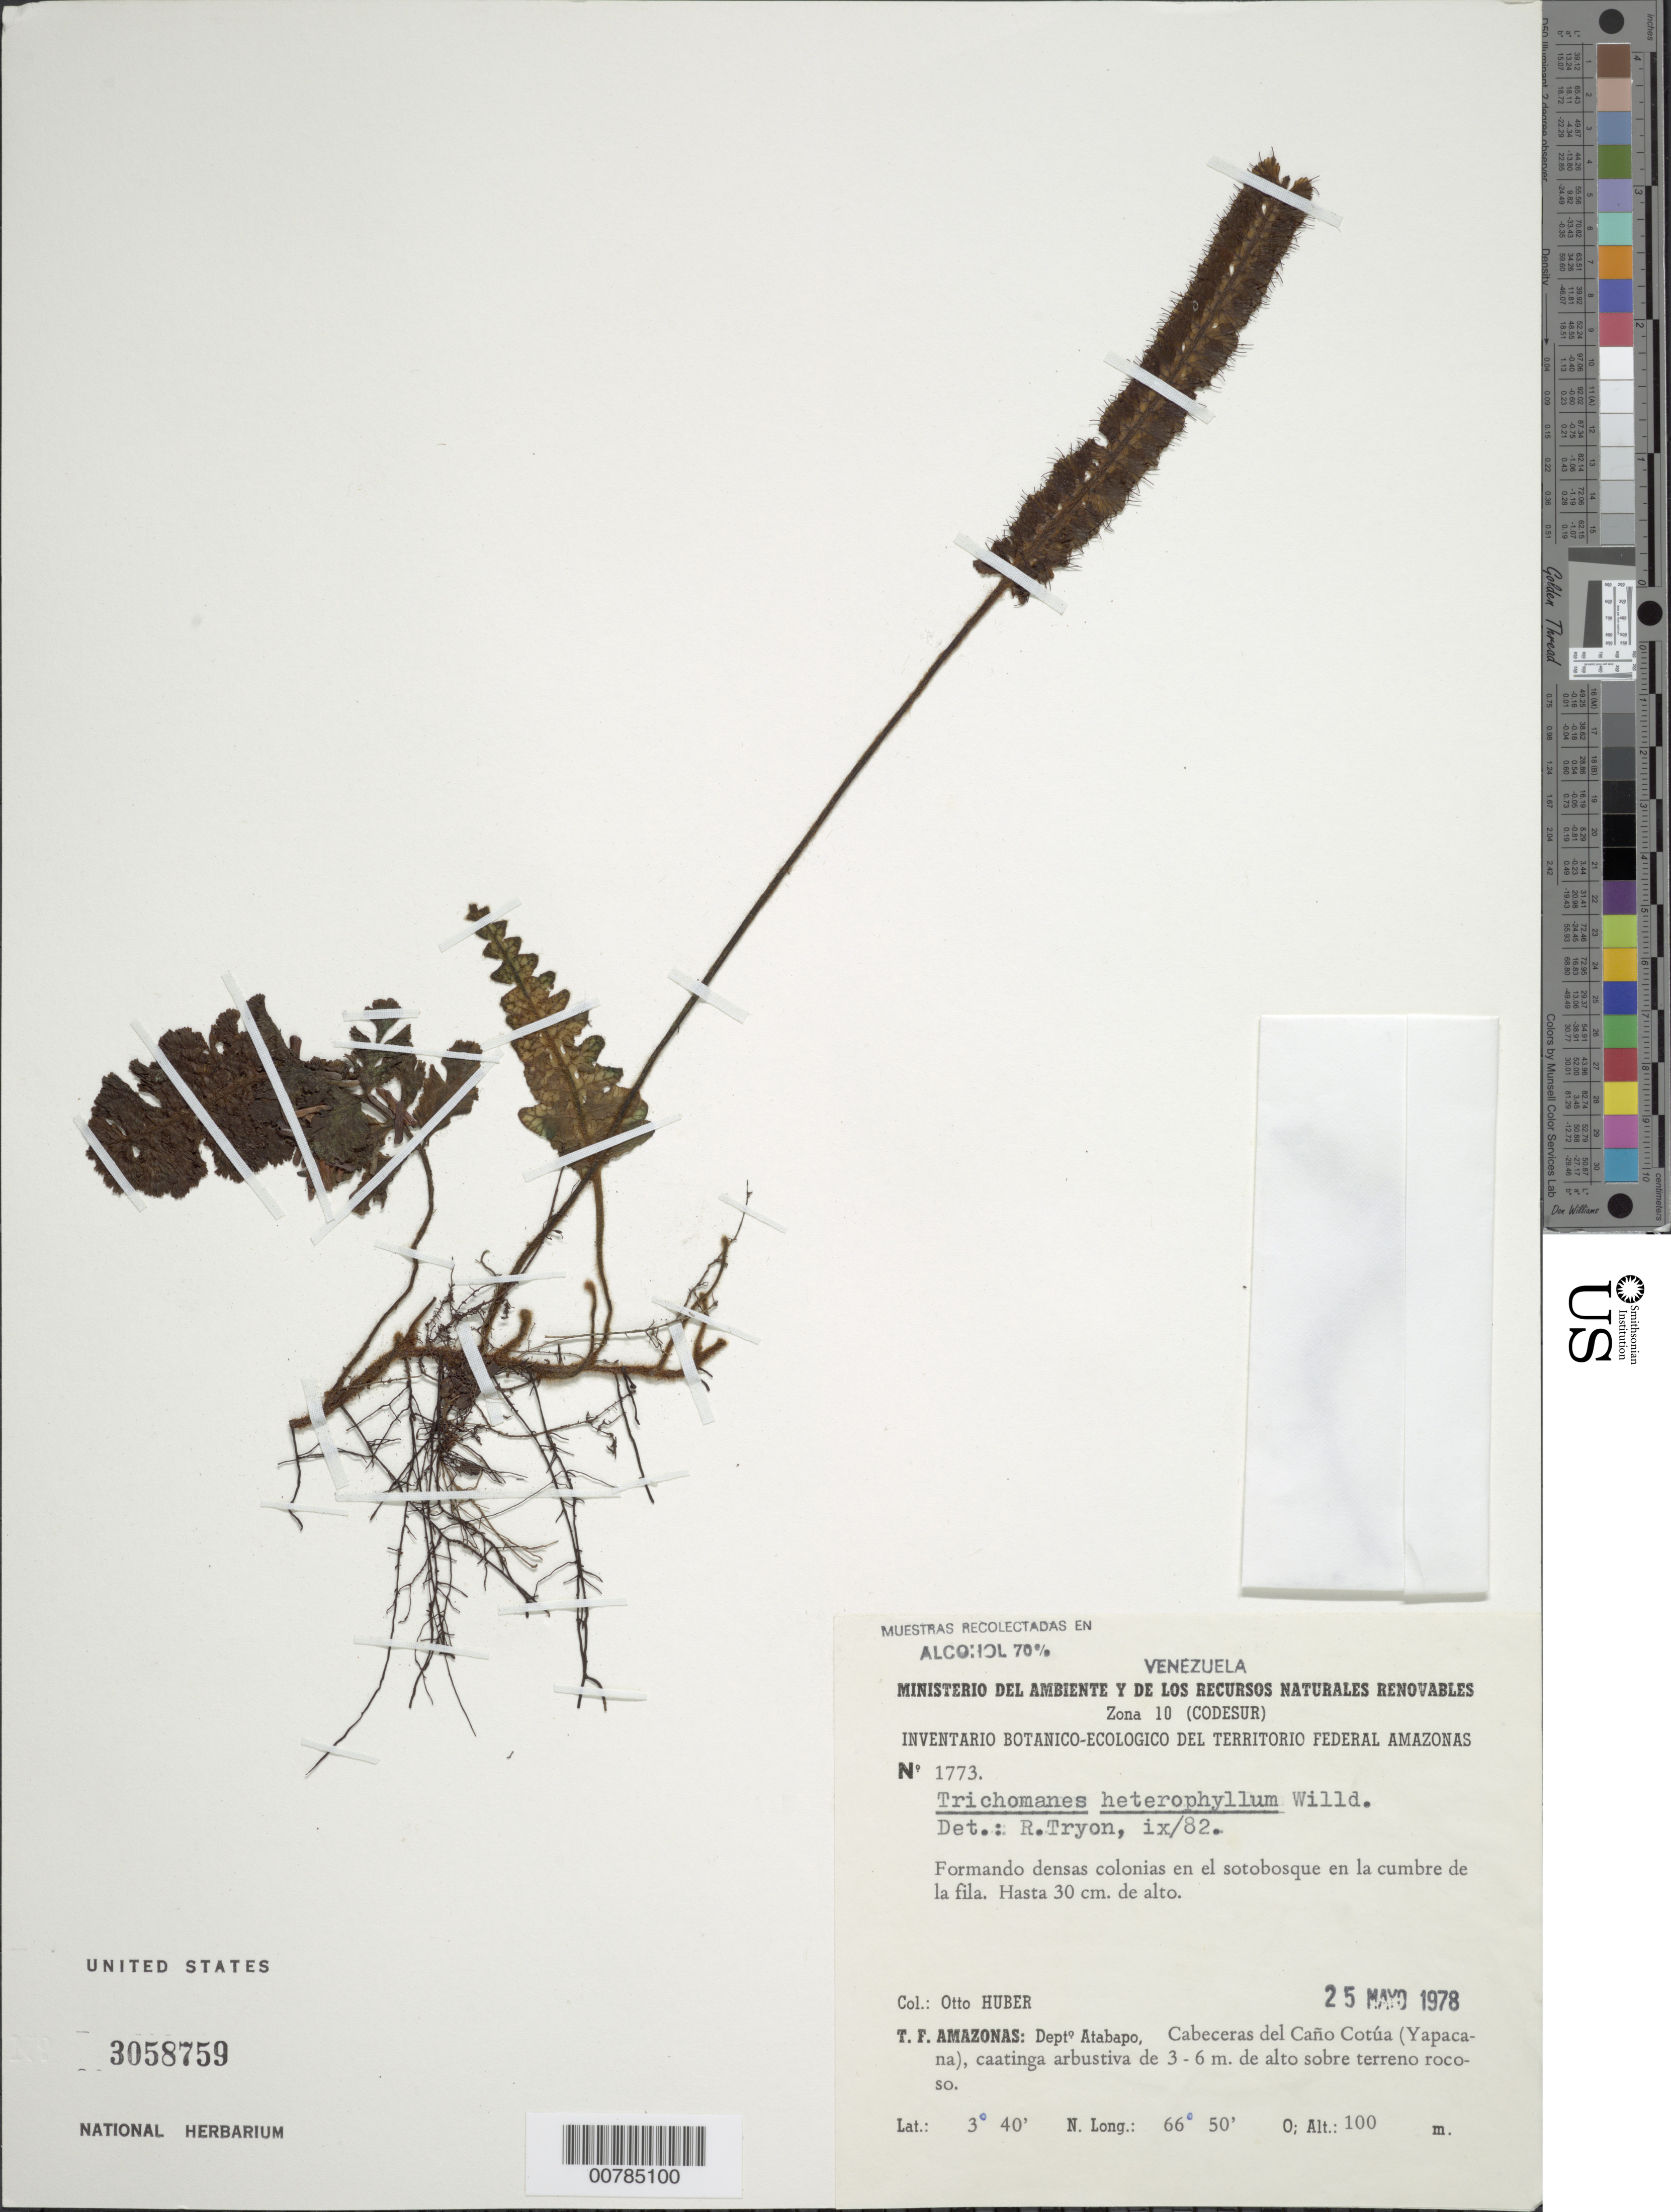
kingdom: Plantae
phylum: Tracheophyta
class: Polypodiopsida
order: Hymenophyllales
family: Hymenophyllaceae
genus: Trichomanes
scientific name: Trichomanes humboldtii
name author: (Bosch) Lellinger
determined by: Tryon, Rolla M., Jr.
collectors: O. Huber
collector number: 1773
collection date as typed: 25-May-78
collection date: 1978-05-25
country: Venezuela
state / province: Amazonas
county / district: Atabapo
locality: Caño Cotúa (Yapacana)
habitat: Caatinga arbustiva de 3-6m de alt sobre terreno rocoso; en el sotobosque en la cumbre de la fila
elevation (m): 100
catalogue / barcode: US 3058759